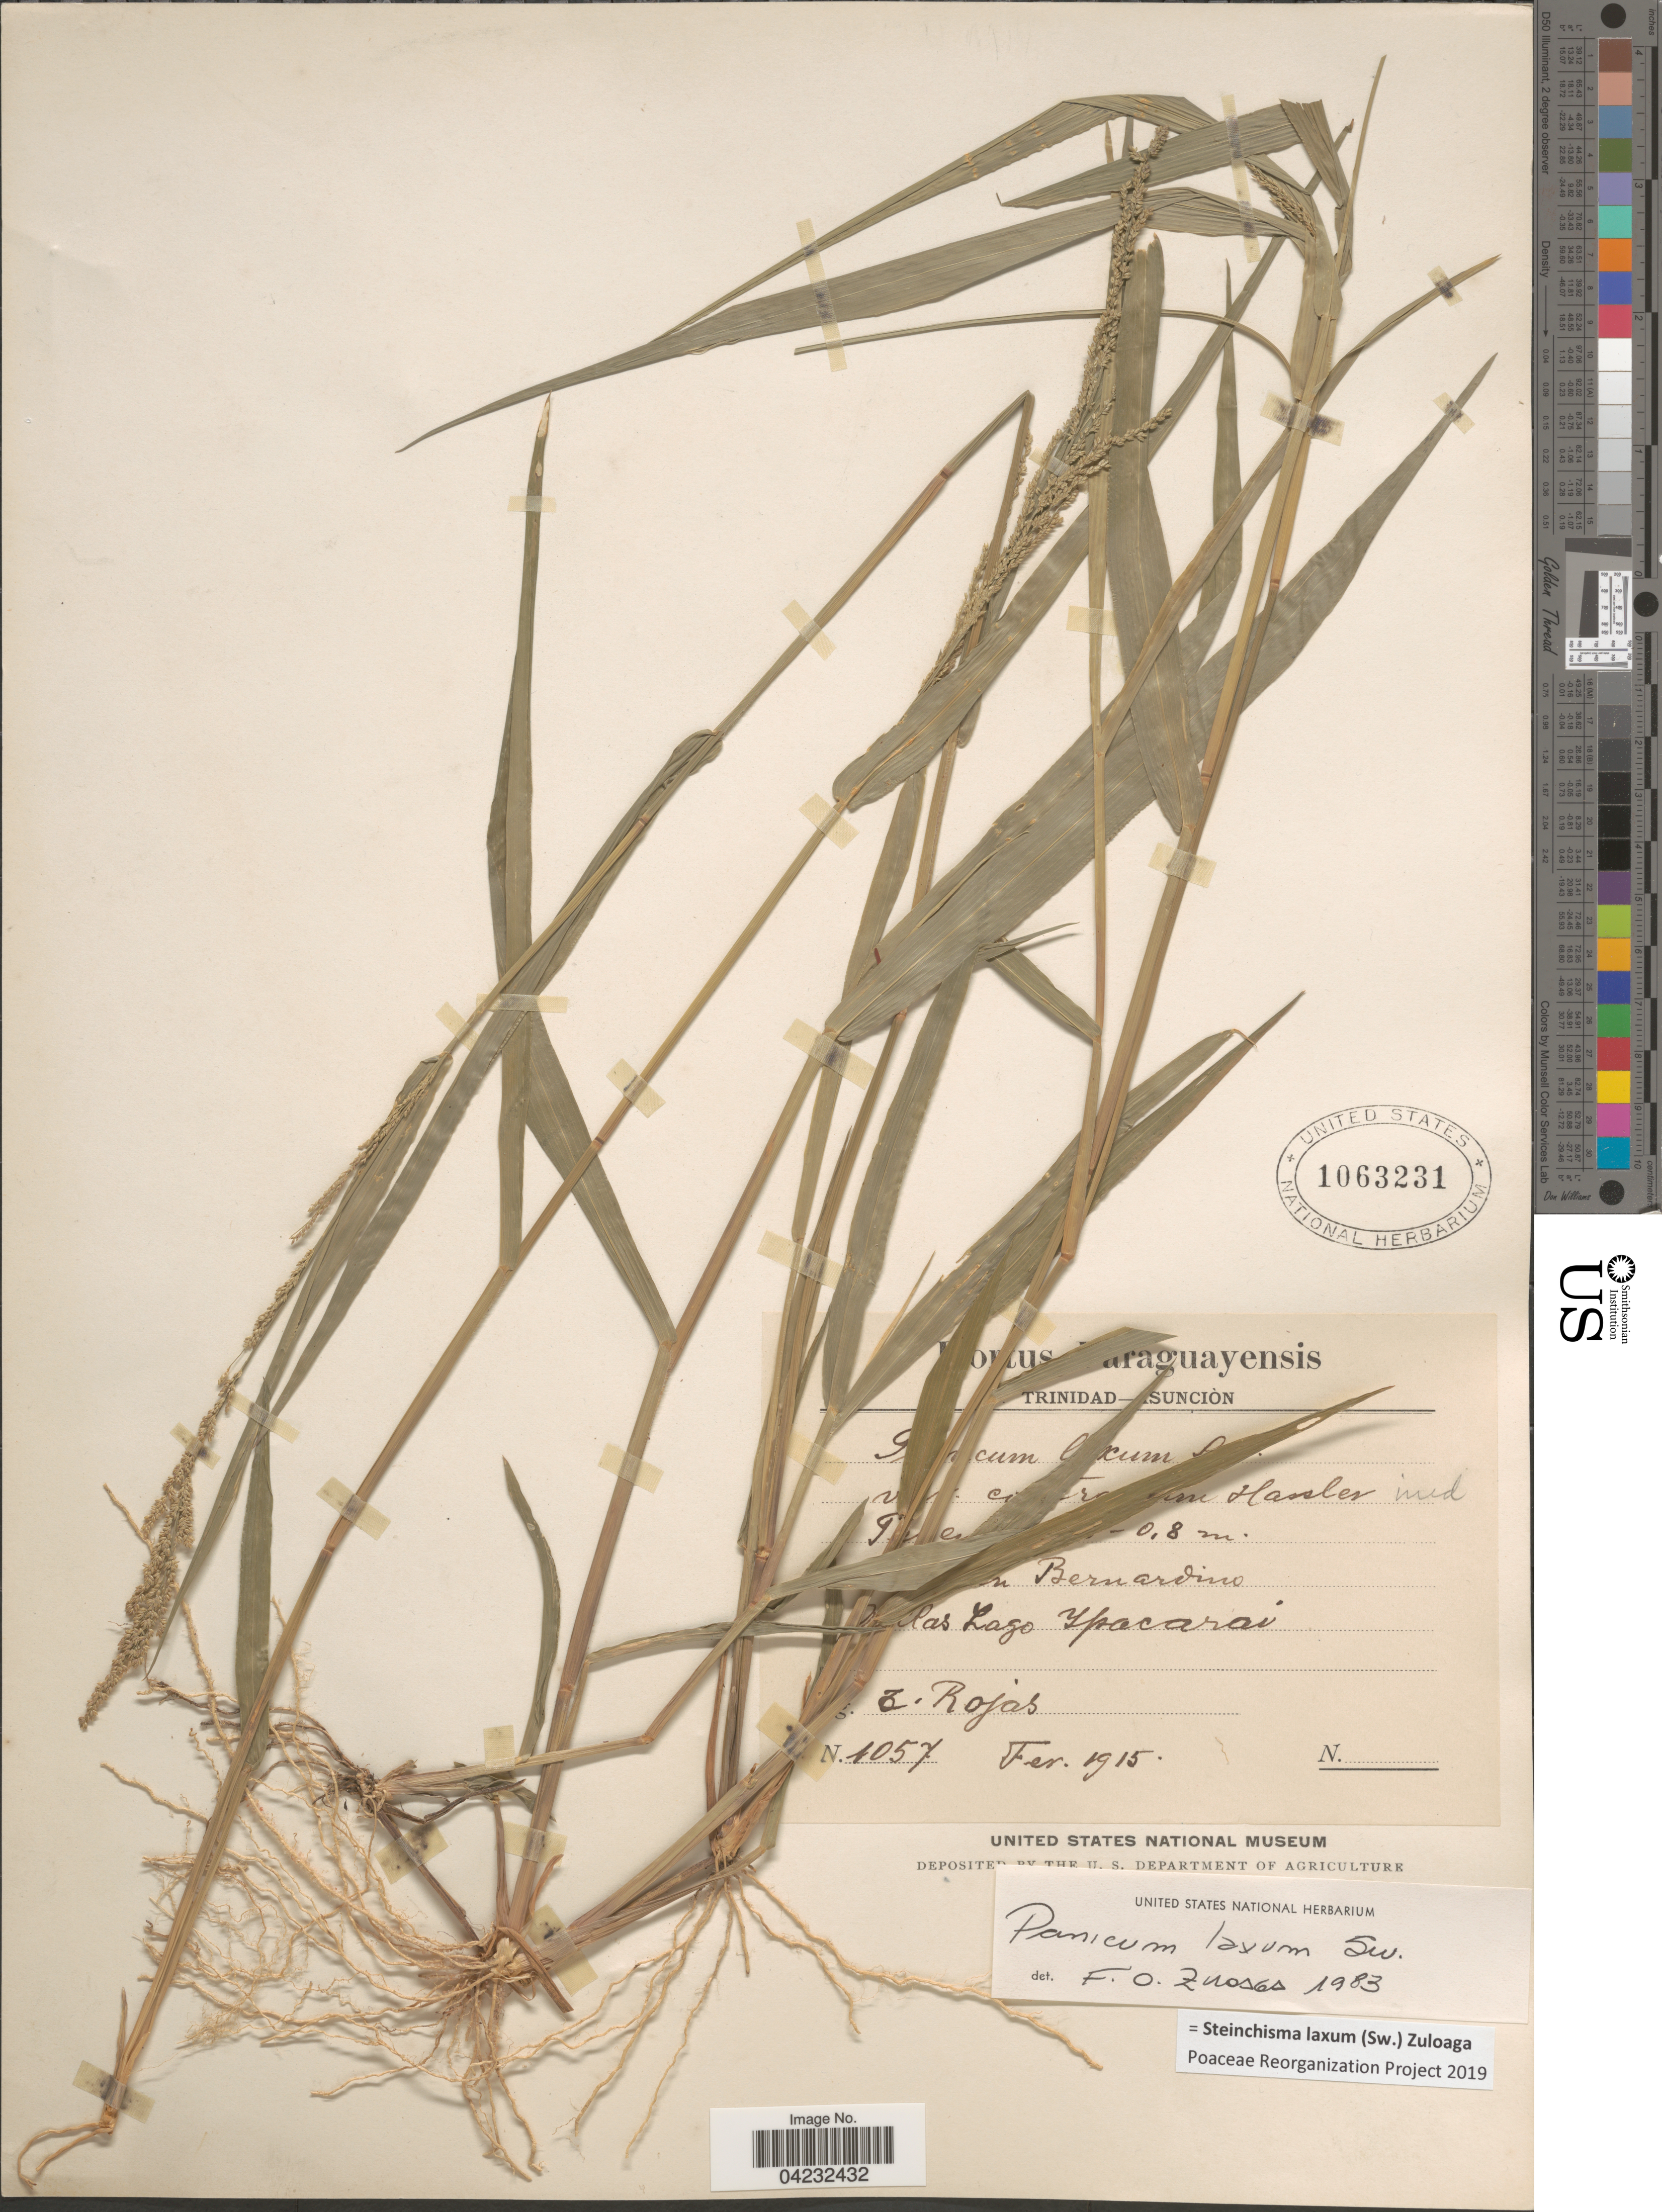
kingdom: Plantae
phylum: Tracheophyta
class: Liliopsida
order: Poales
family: Poaceae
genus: Steinchisma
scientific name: Steinchisma laxum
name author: (Sw.) Zuloaga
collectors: T. Rojas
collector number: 1057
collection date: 1915-02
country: Paraguay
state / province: Asuncion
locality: [illegible text]n Bernardino [illegible text]las Lago Ypacarai.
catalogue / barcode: US 1063231